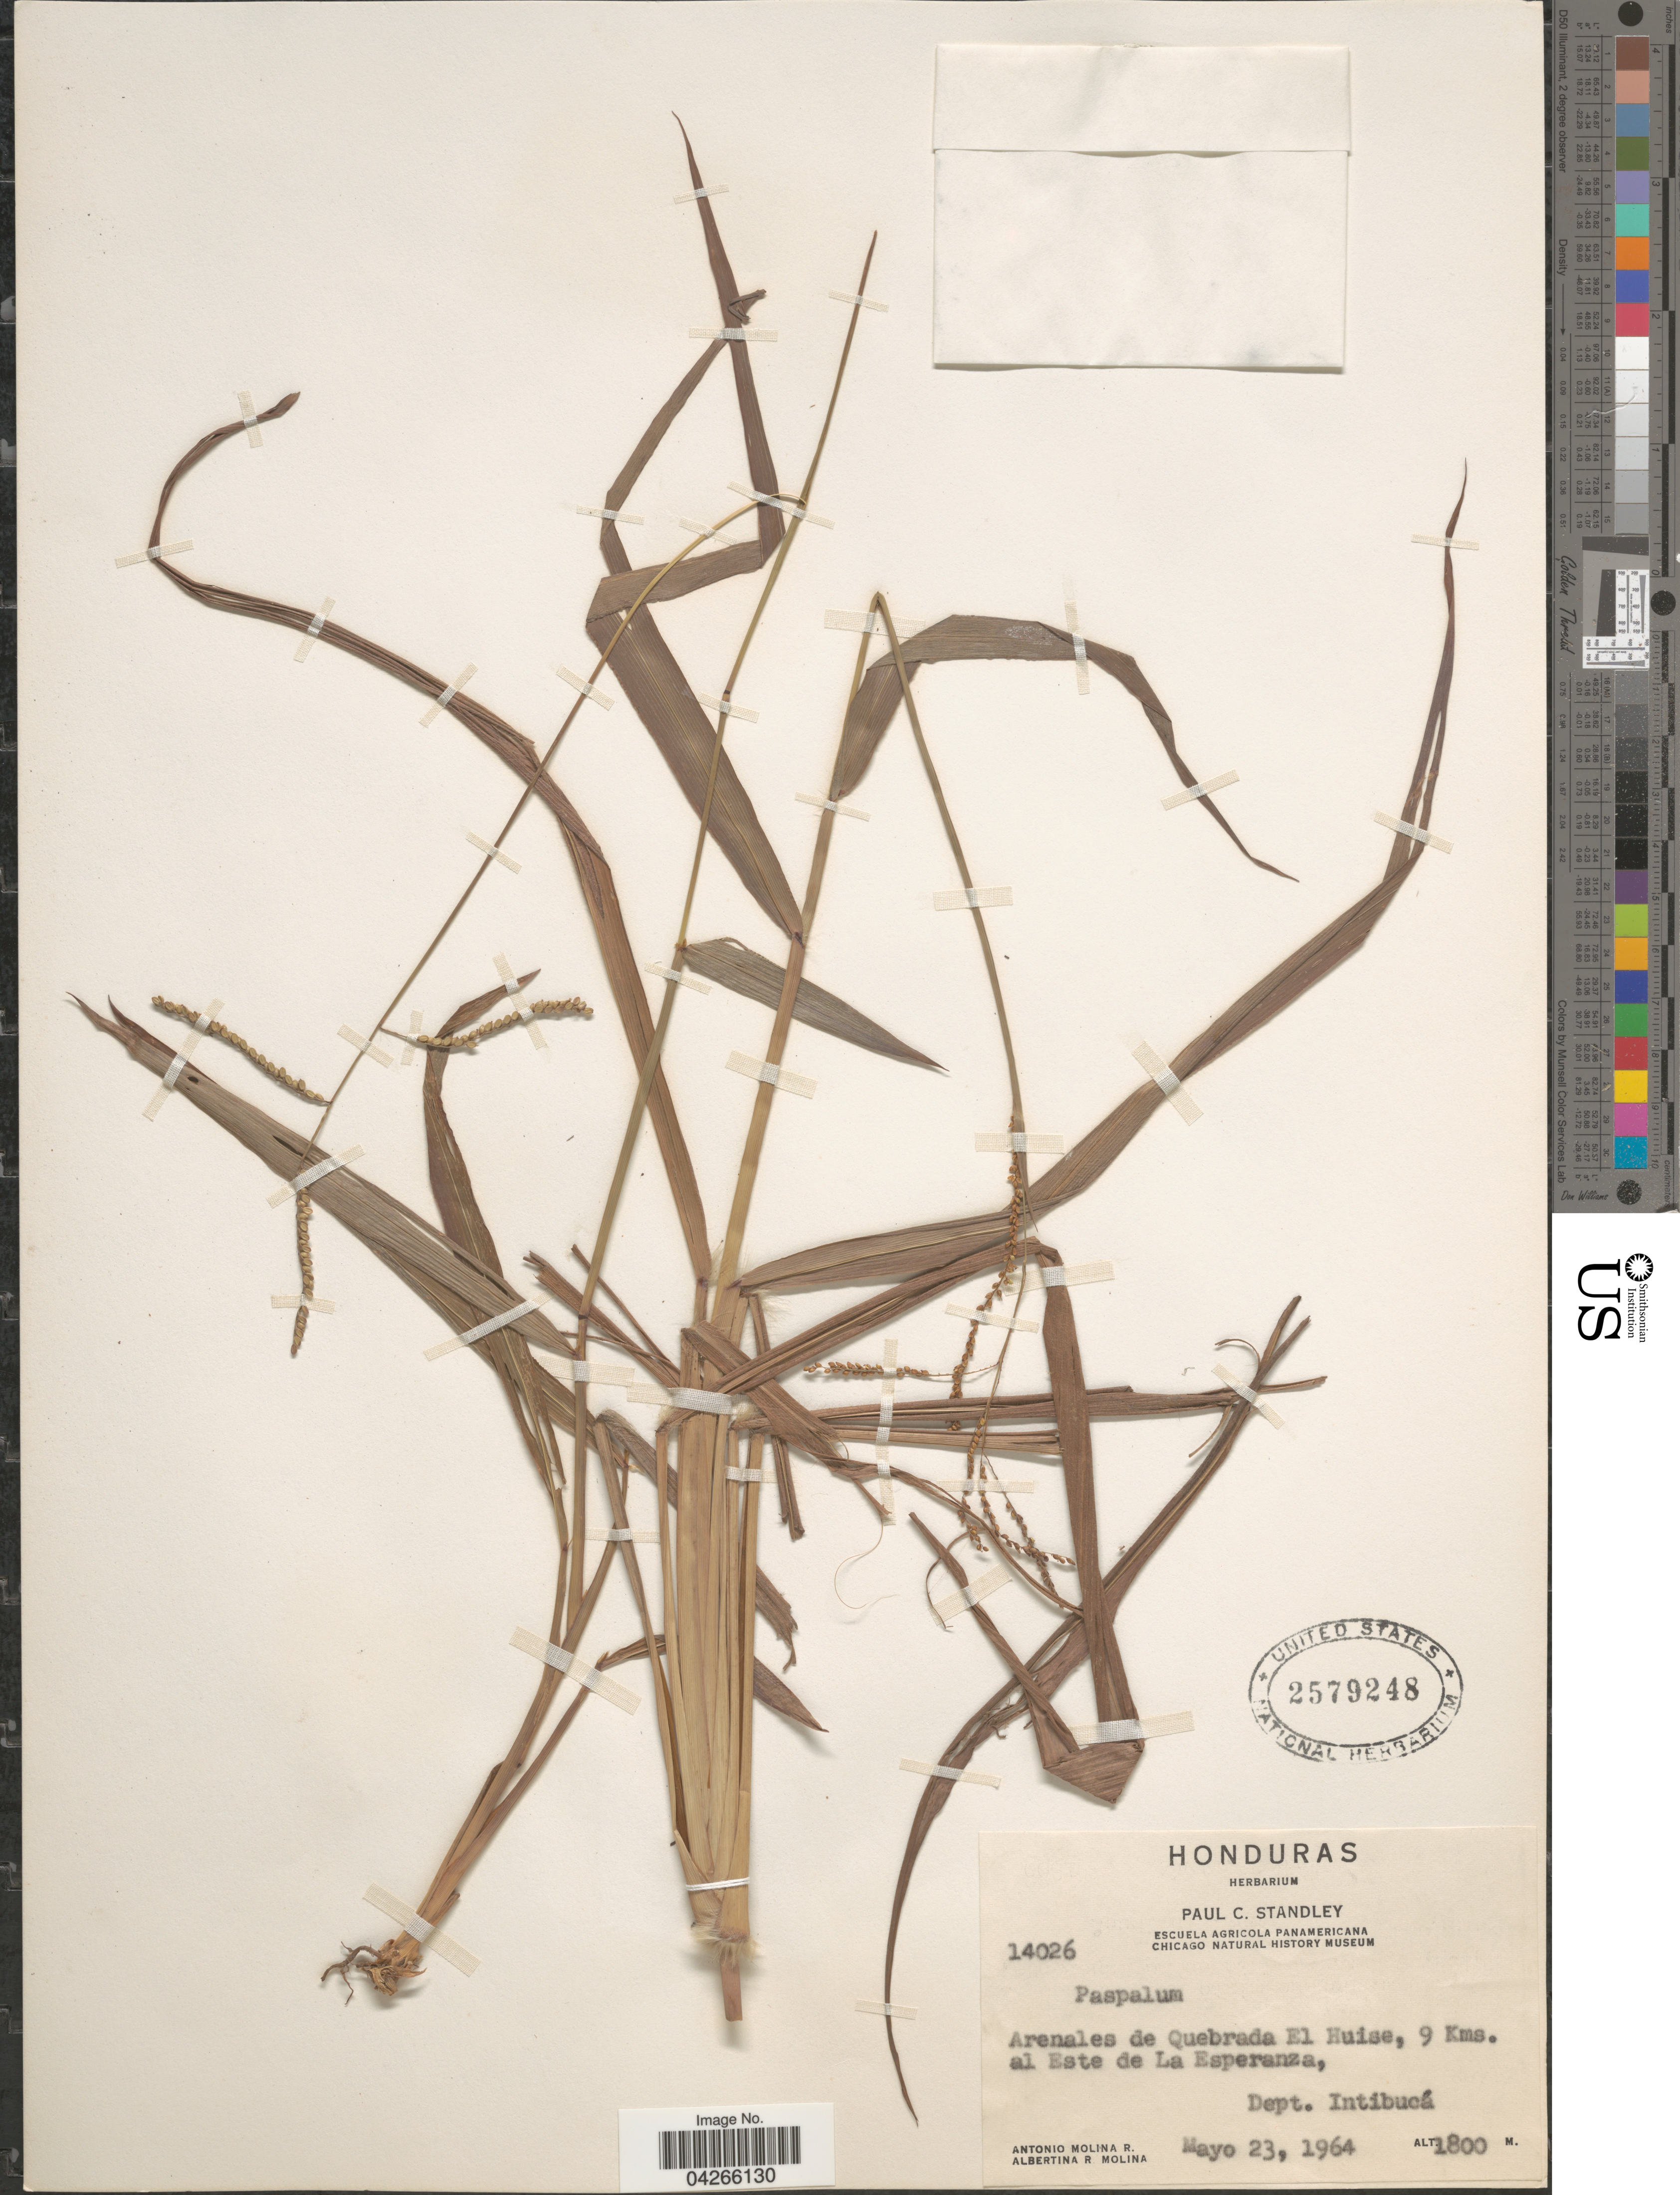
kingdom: Plantae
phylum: Tracheophyta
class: Liliopsida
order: Poales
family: Poaceae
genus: Paspalum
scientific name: Paspalum sp.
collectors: A. Molina R. & A. R. Molina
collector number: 14026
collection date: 1964-05-23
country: Honduras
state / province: Intibuca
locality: Arenales de Quebrada El Huise, 9 Kms. al Este de La Esperanza, Dept. Intibucá.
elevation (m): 1800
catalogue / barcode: US 2579248